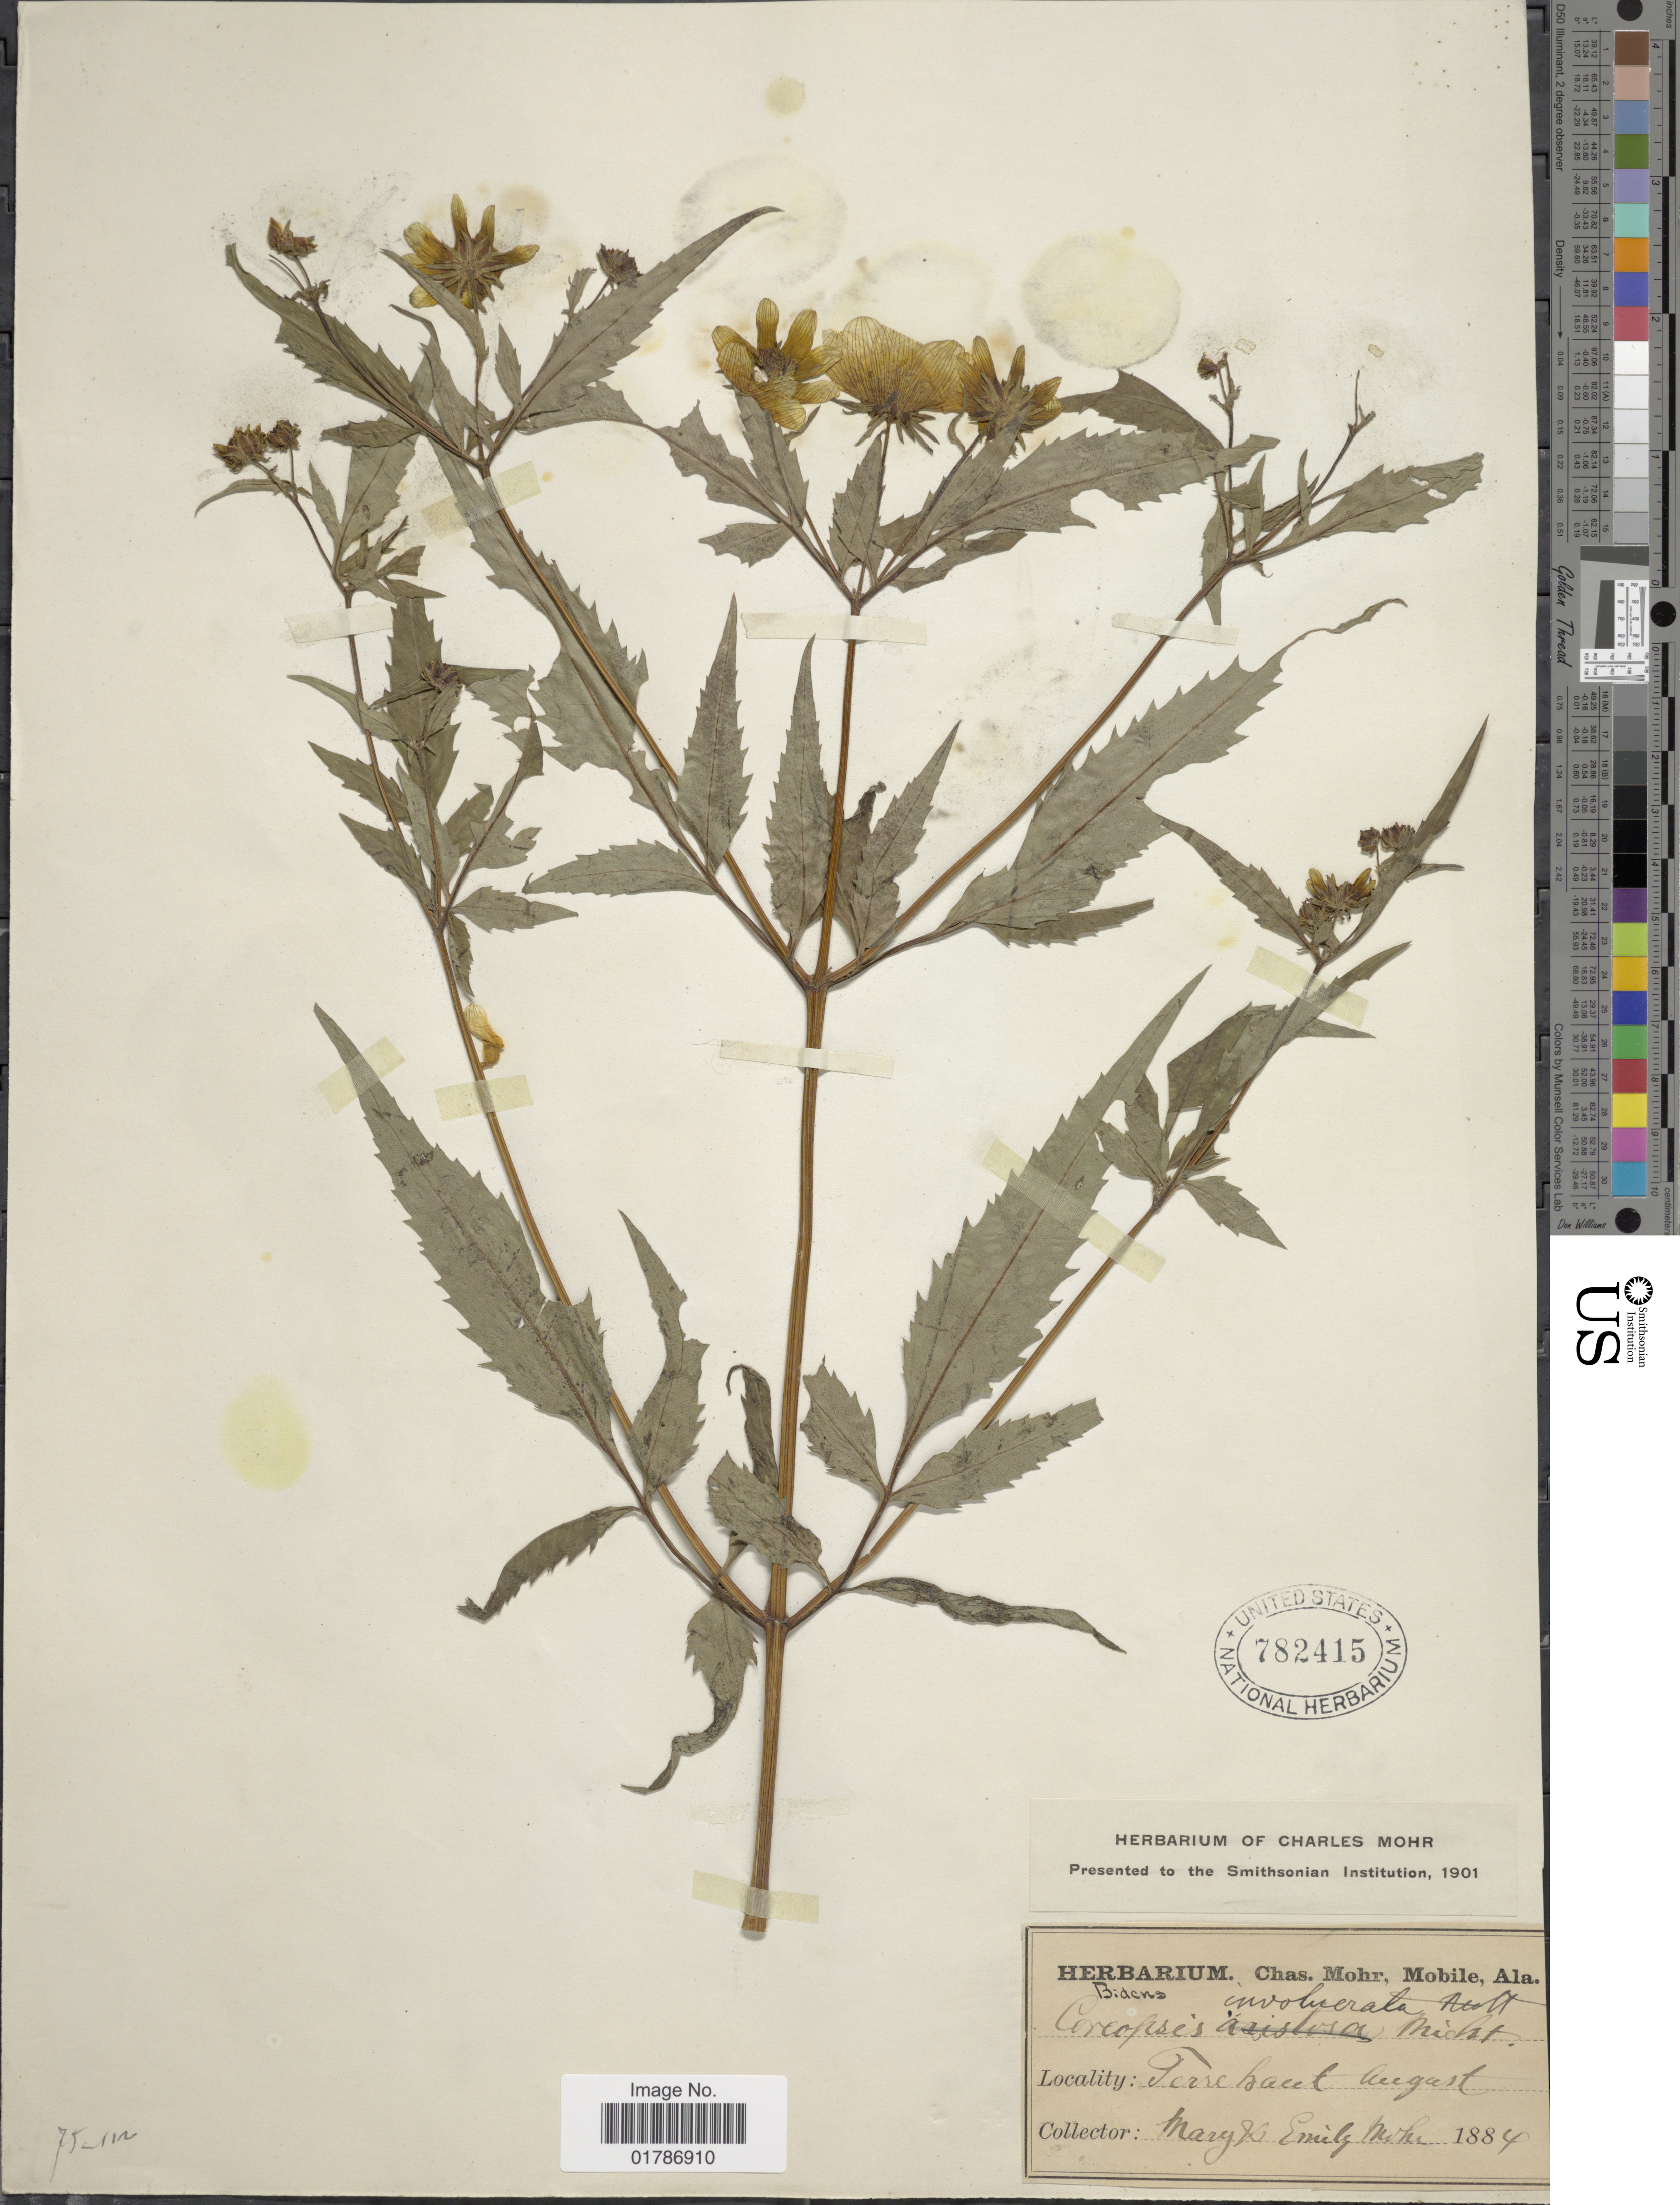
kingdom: Plantae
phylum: Tracheophyta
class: Magnoliopsida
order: Asterales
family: Asteraceae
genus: Bidens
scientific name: Bidens polylepis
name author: S.F. Blake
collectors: M. Mohr & E. Mohr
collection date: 1884-08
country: United States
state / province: Indiana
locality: Terre Haut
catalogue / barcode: US 782415